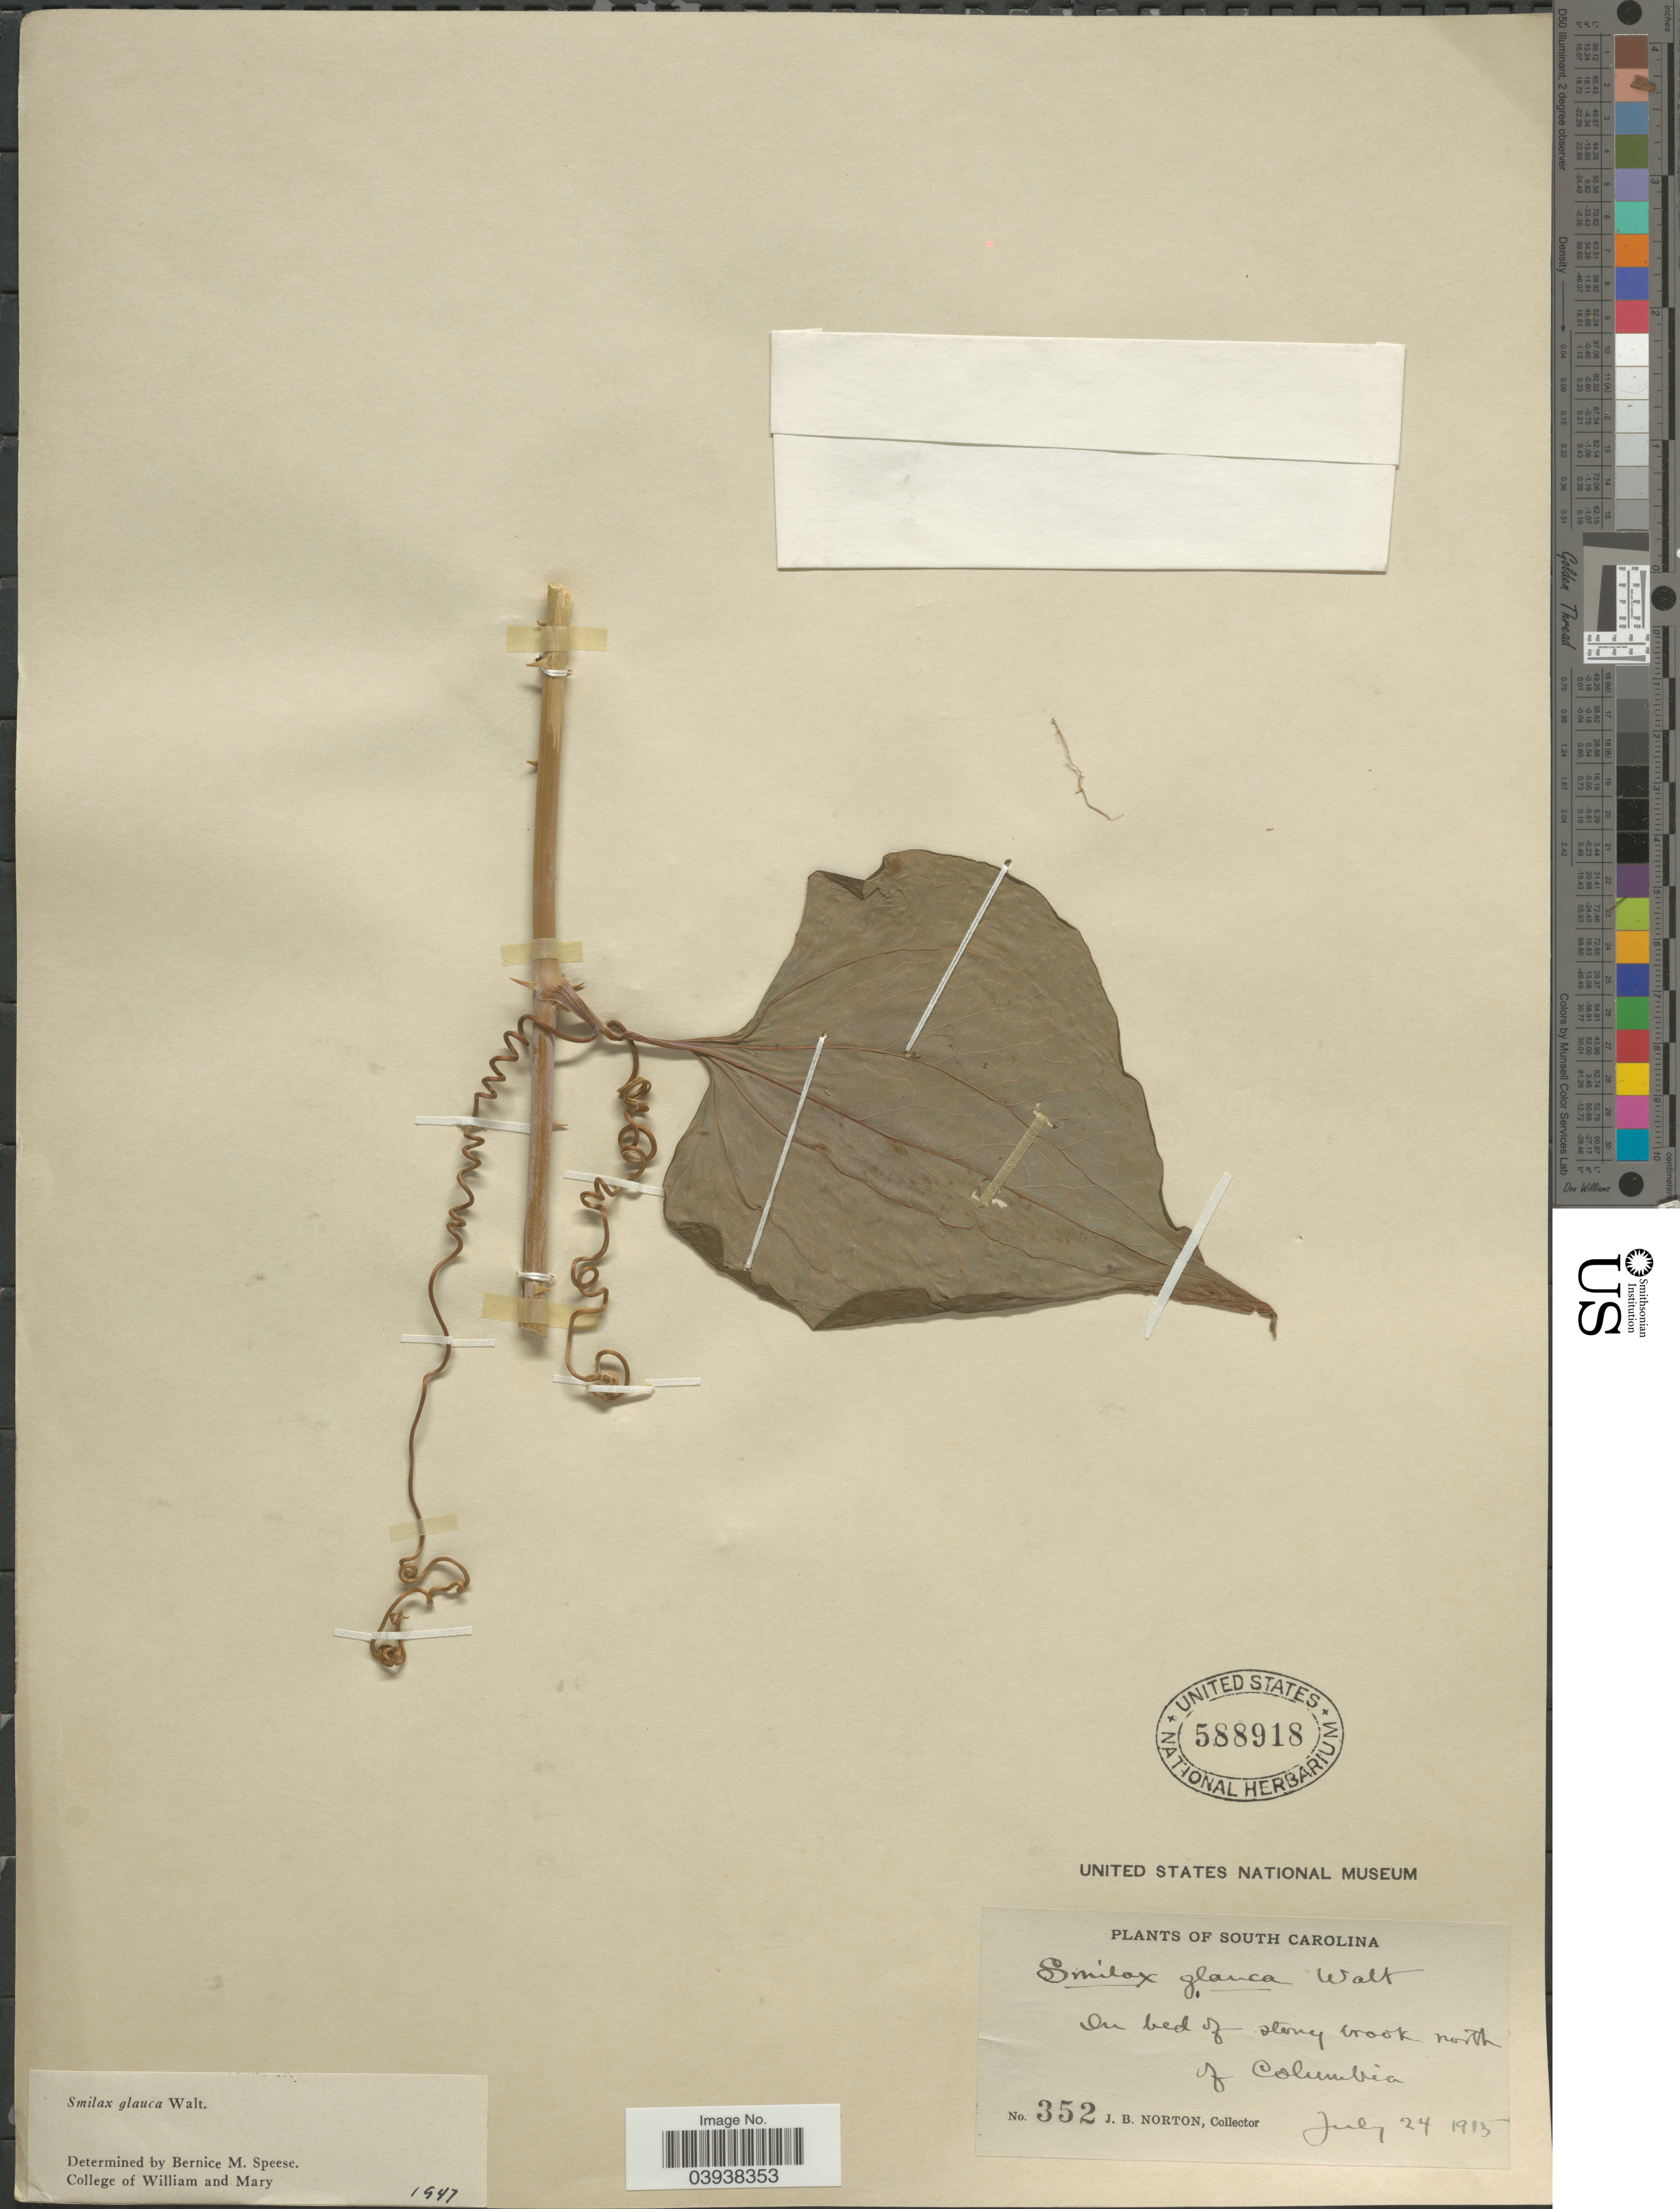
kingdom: Plantae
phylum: Tracheophyta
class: Liliopsida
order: Liliales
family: Smilacaceae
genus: Smilax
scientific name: Smilax glauca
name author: Walter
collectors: J. B. Norton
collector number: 352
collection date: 1915-07-24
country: United States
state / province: South Carolina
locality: On bed of stony brook north of Columbia.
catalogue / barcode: US 588918